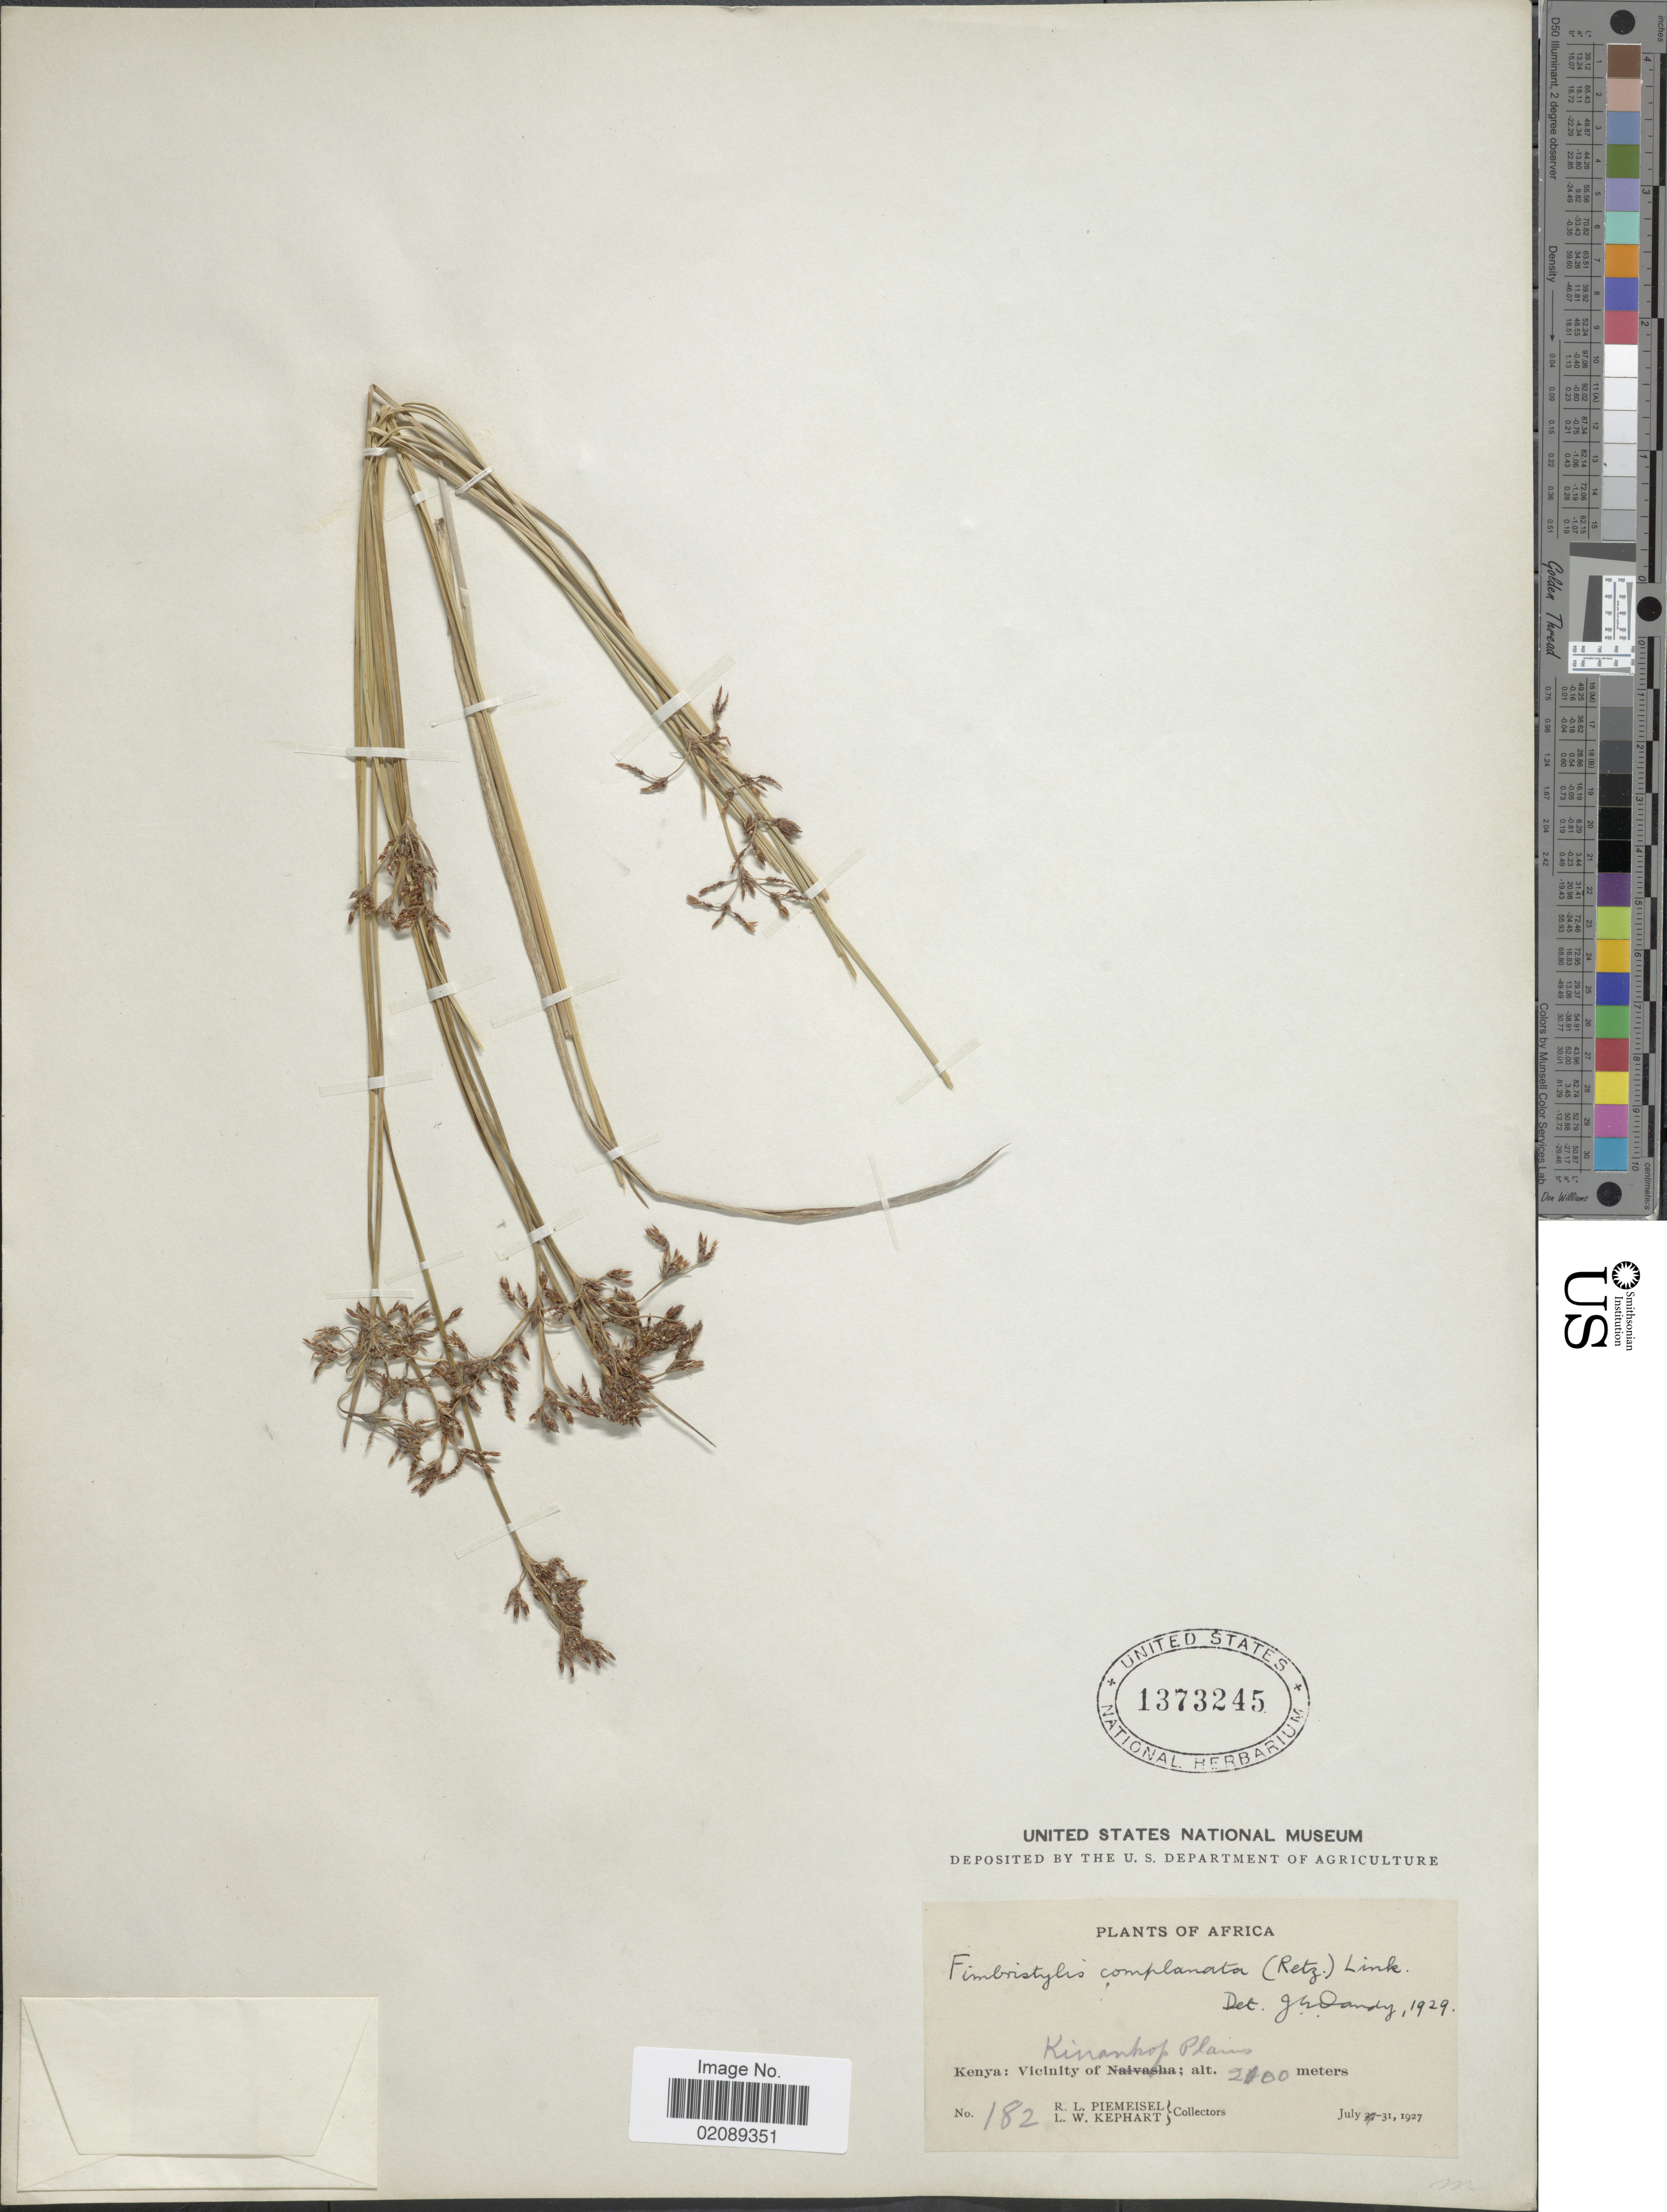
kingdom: Plantae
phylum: Tracheophyta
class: Liliopsida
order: Poales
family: Cyperaceae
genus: Fimbristylis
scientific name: Fimbristylis complanata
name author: (Retz.) Link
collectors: R. L. Piemeisel & L. W. Kephart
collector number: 182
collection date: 1927-07-31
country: Kenya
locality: Vicinity of Kinankop [interpreted] Plains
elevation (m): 2100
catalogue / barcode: US 1373245